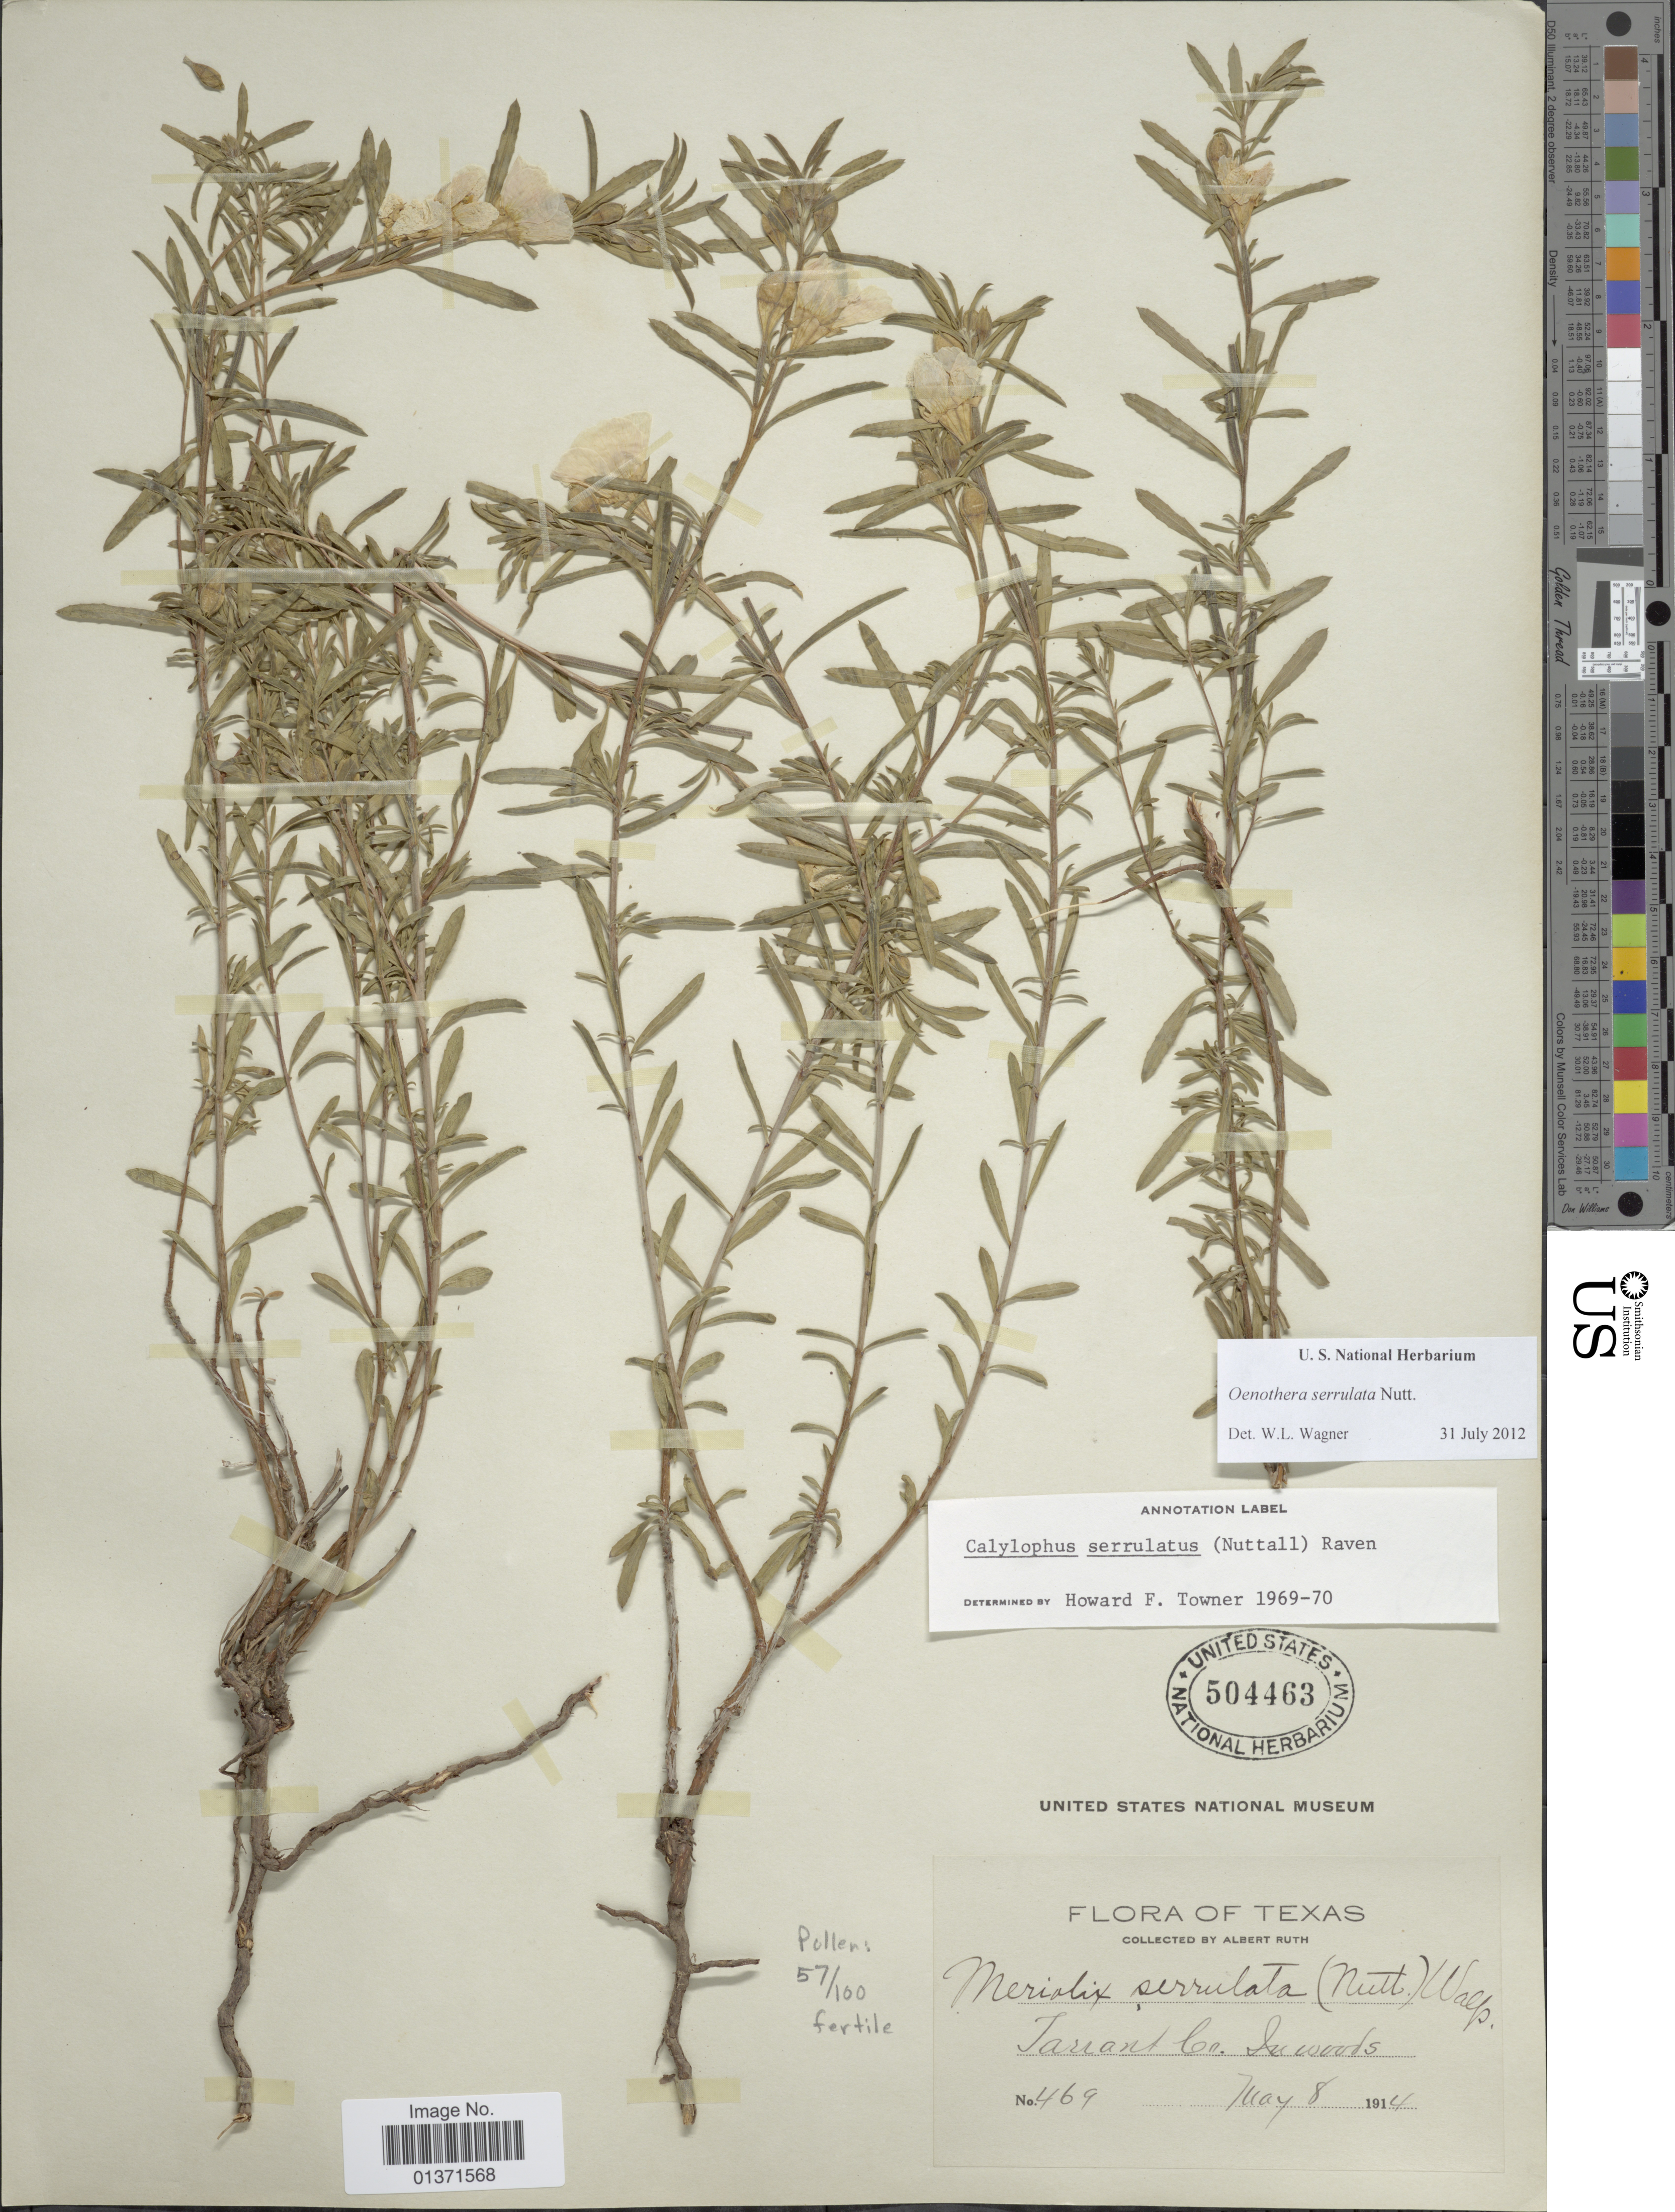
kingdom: Plantae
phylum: Tracheophyta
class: Magnoliopsida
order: Myrtales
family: Onagraceae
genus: Oenothera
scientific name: Oenothera serrulata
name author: Nutt.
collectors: A. Ruth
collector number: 469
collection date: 1914-05-08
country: United States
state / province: Texas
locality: Tarrant Co., In woods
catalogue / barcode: US 504463